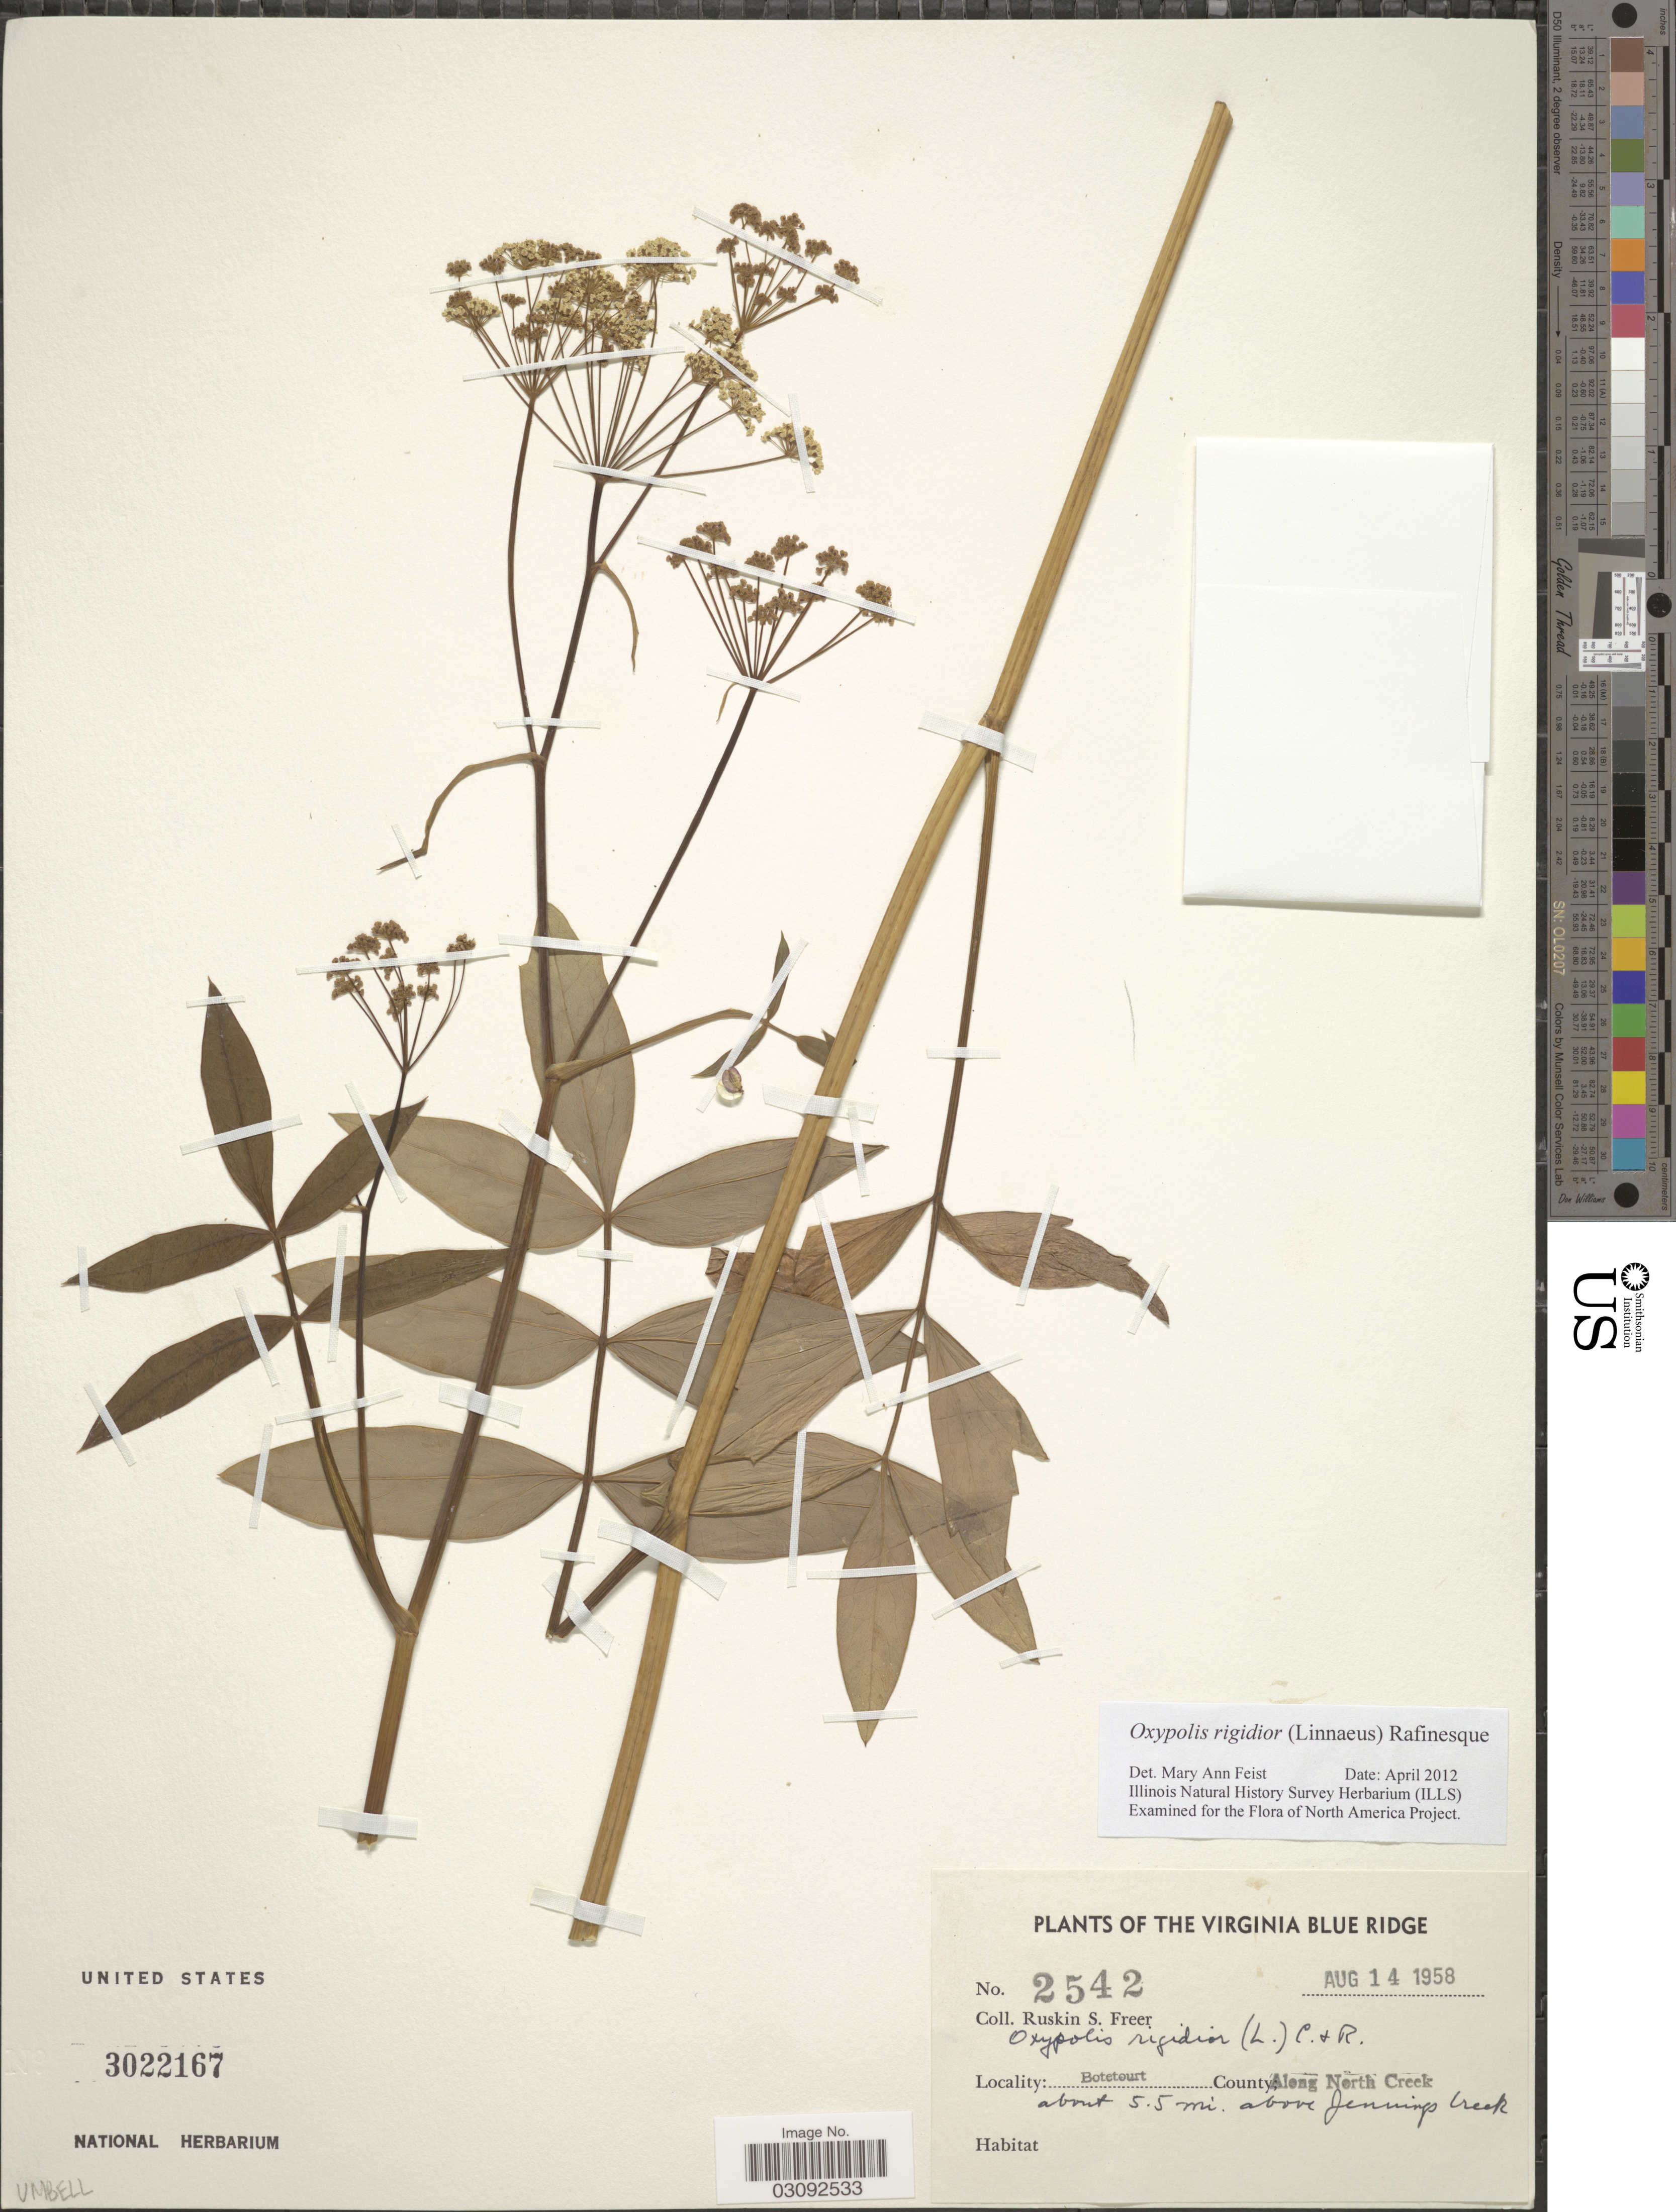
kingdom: Plantae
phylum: Tracheophyta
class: Magnoliopsida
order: Apiales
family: Apiaceae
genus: Oxypolis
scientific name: Oxypolis rigidior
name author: (L.) Raf.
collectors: R. Freer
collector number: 2542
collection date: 1958-08-14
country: United States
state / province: Virginia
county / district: Botetourt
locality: Virginia Blue Ridge. Botecourt County Along North Creek, about 5.5 mi. above Jennings Creek.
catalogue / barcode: US 3022167